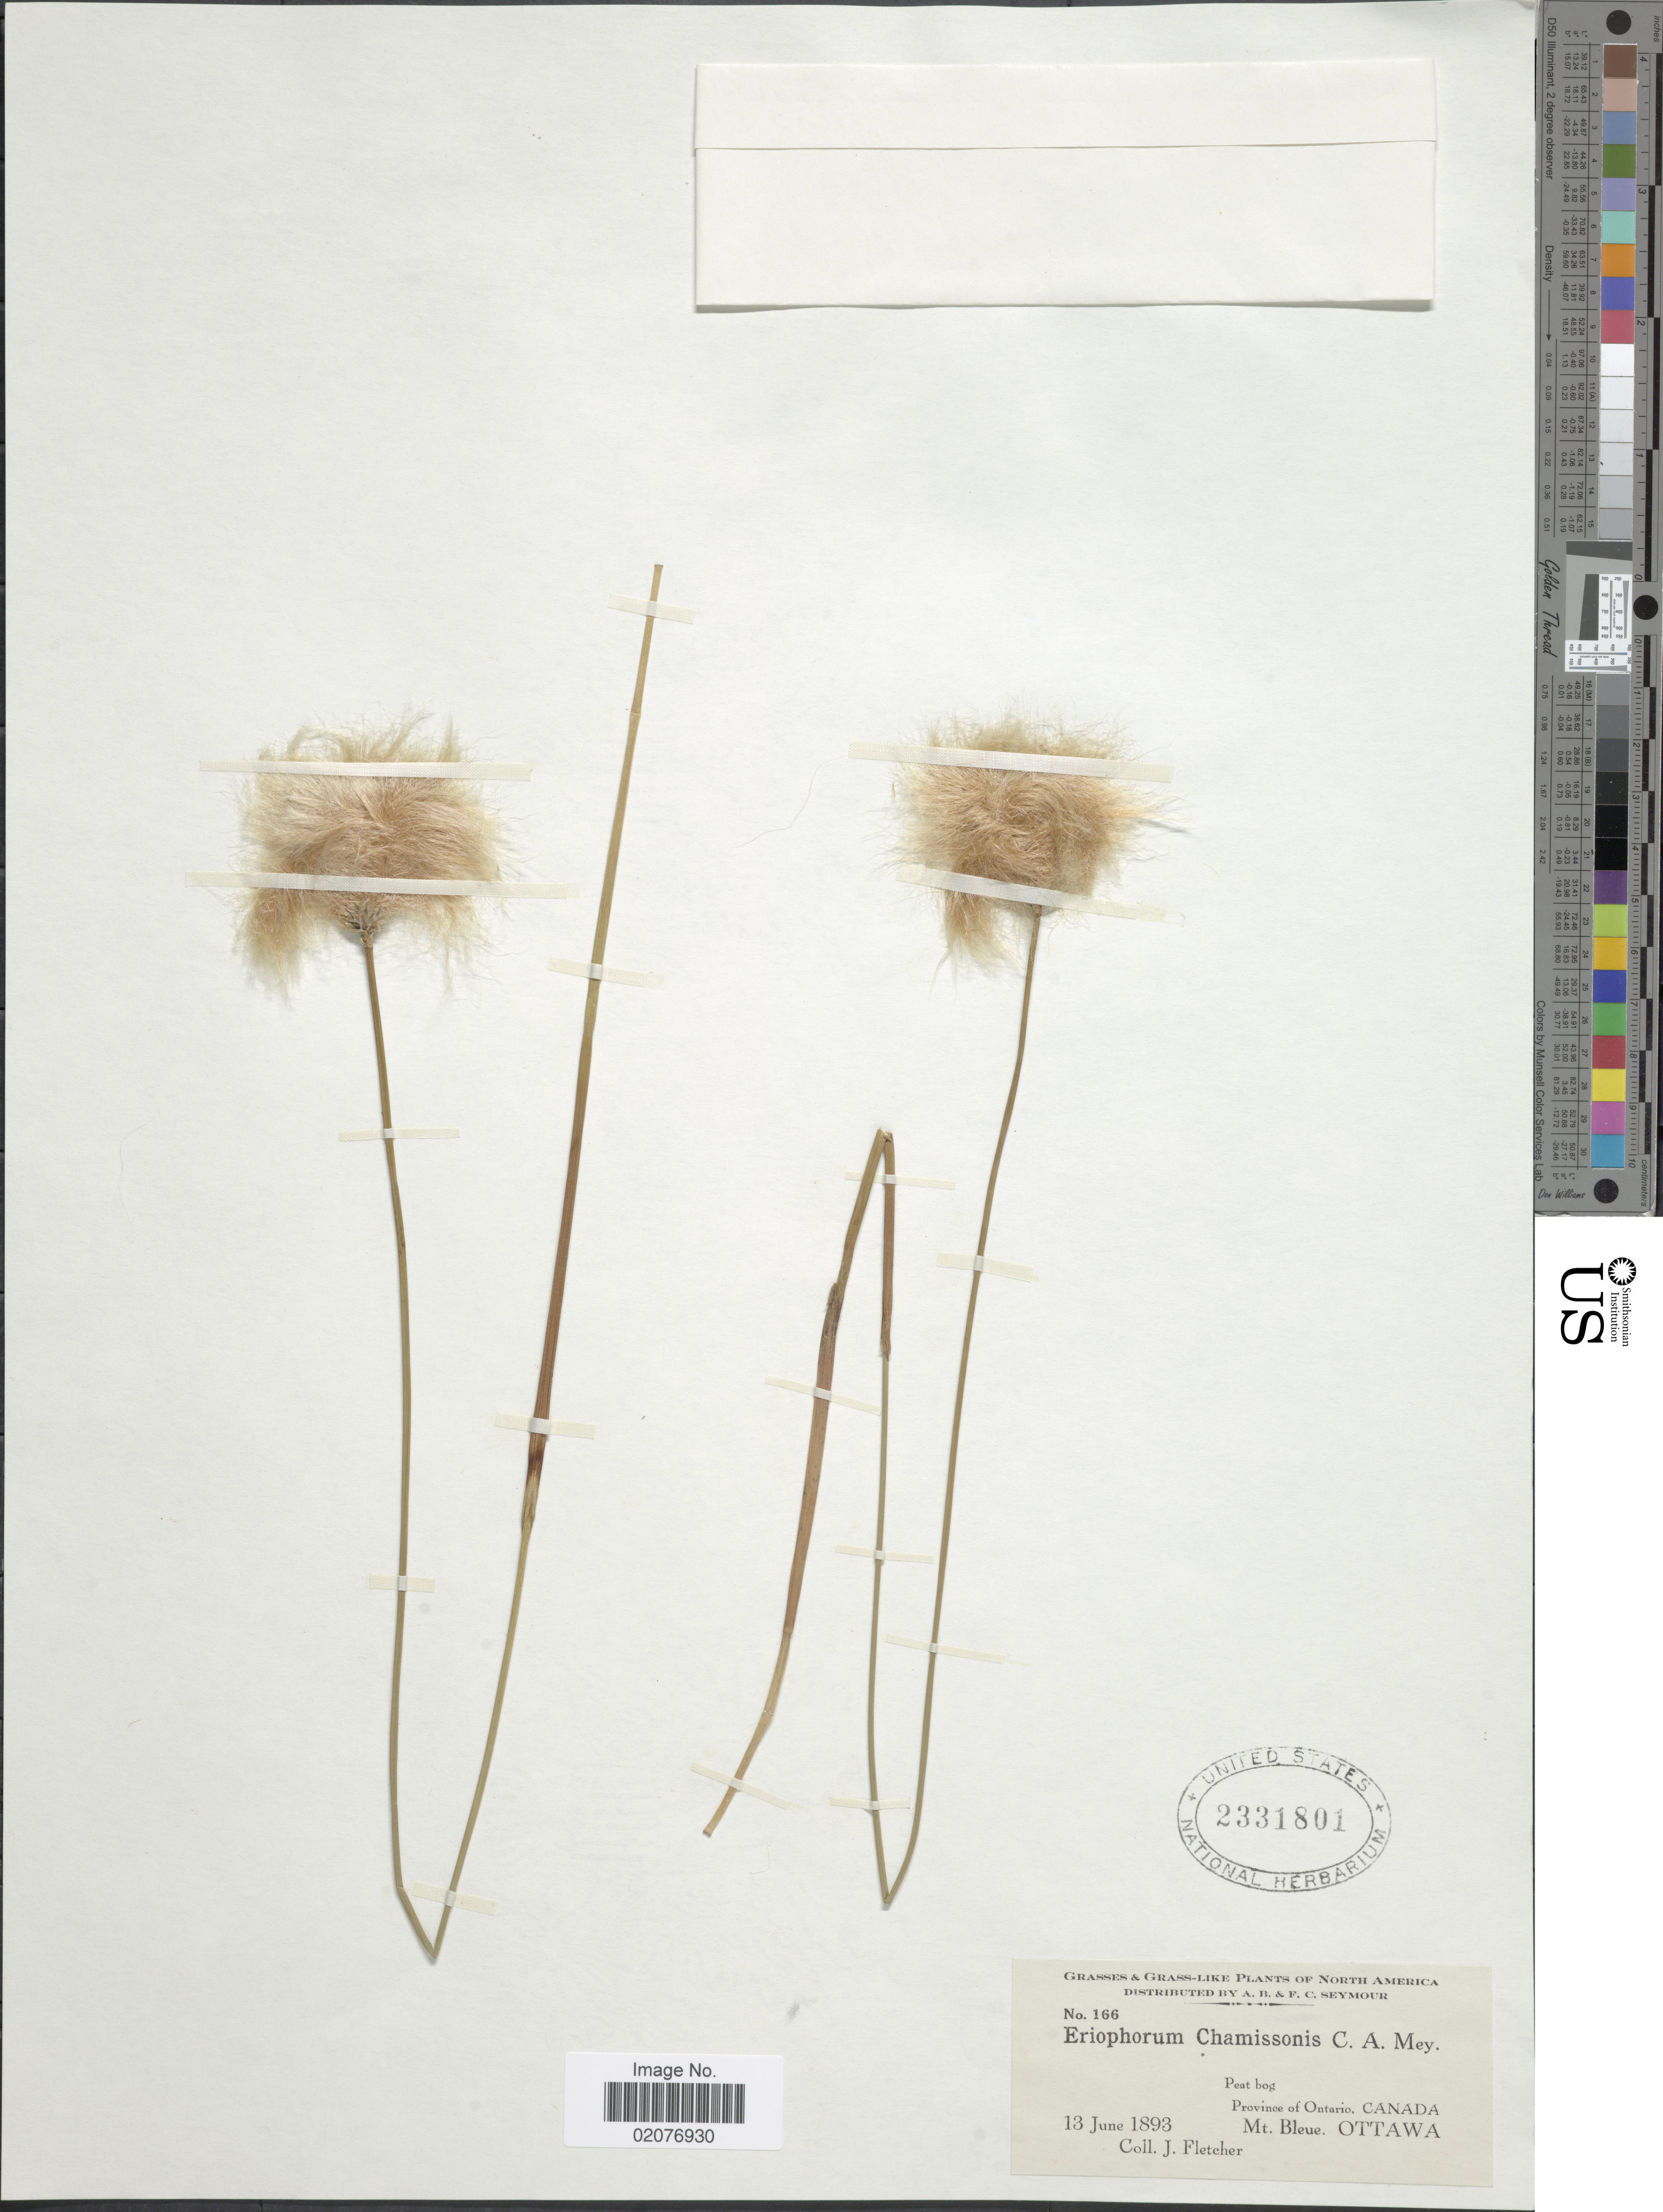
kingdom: Plantae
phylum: Tracheophyta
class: Liliopsida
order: Poales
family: Cyperaceae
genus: Eriophorum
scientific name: Eriophorum chamissonis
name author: C.A. Mey.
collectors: J. Fletcher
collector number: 166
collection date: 1893-06-13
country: Canada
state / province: Ontario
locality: Peat bog, Mt Bleue, Ottawa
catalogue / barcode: US 2331801